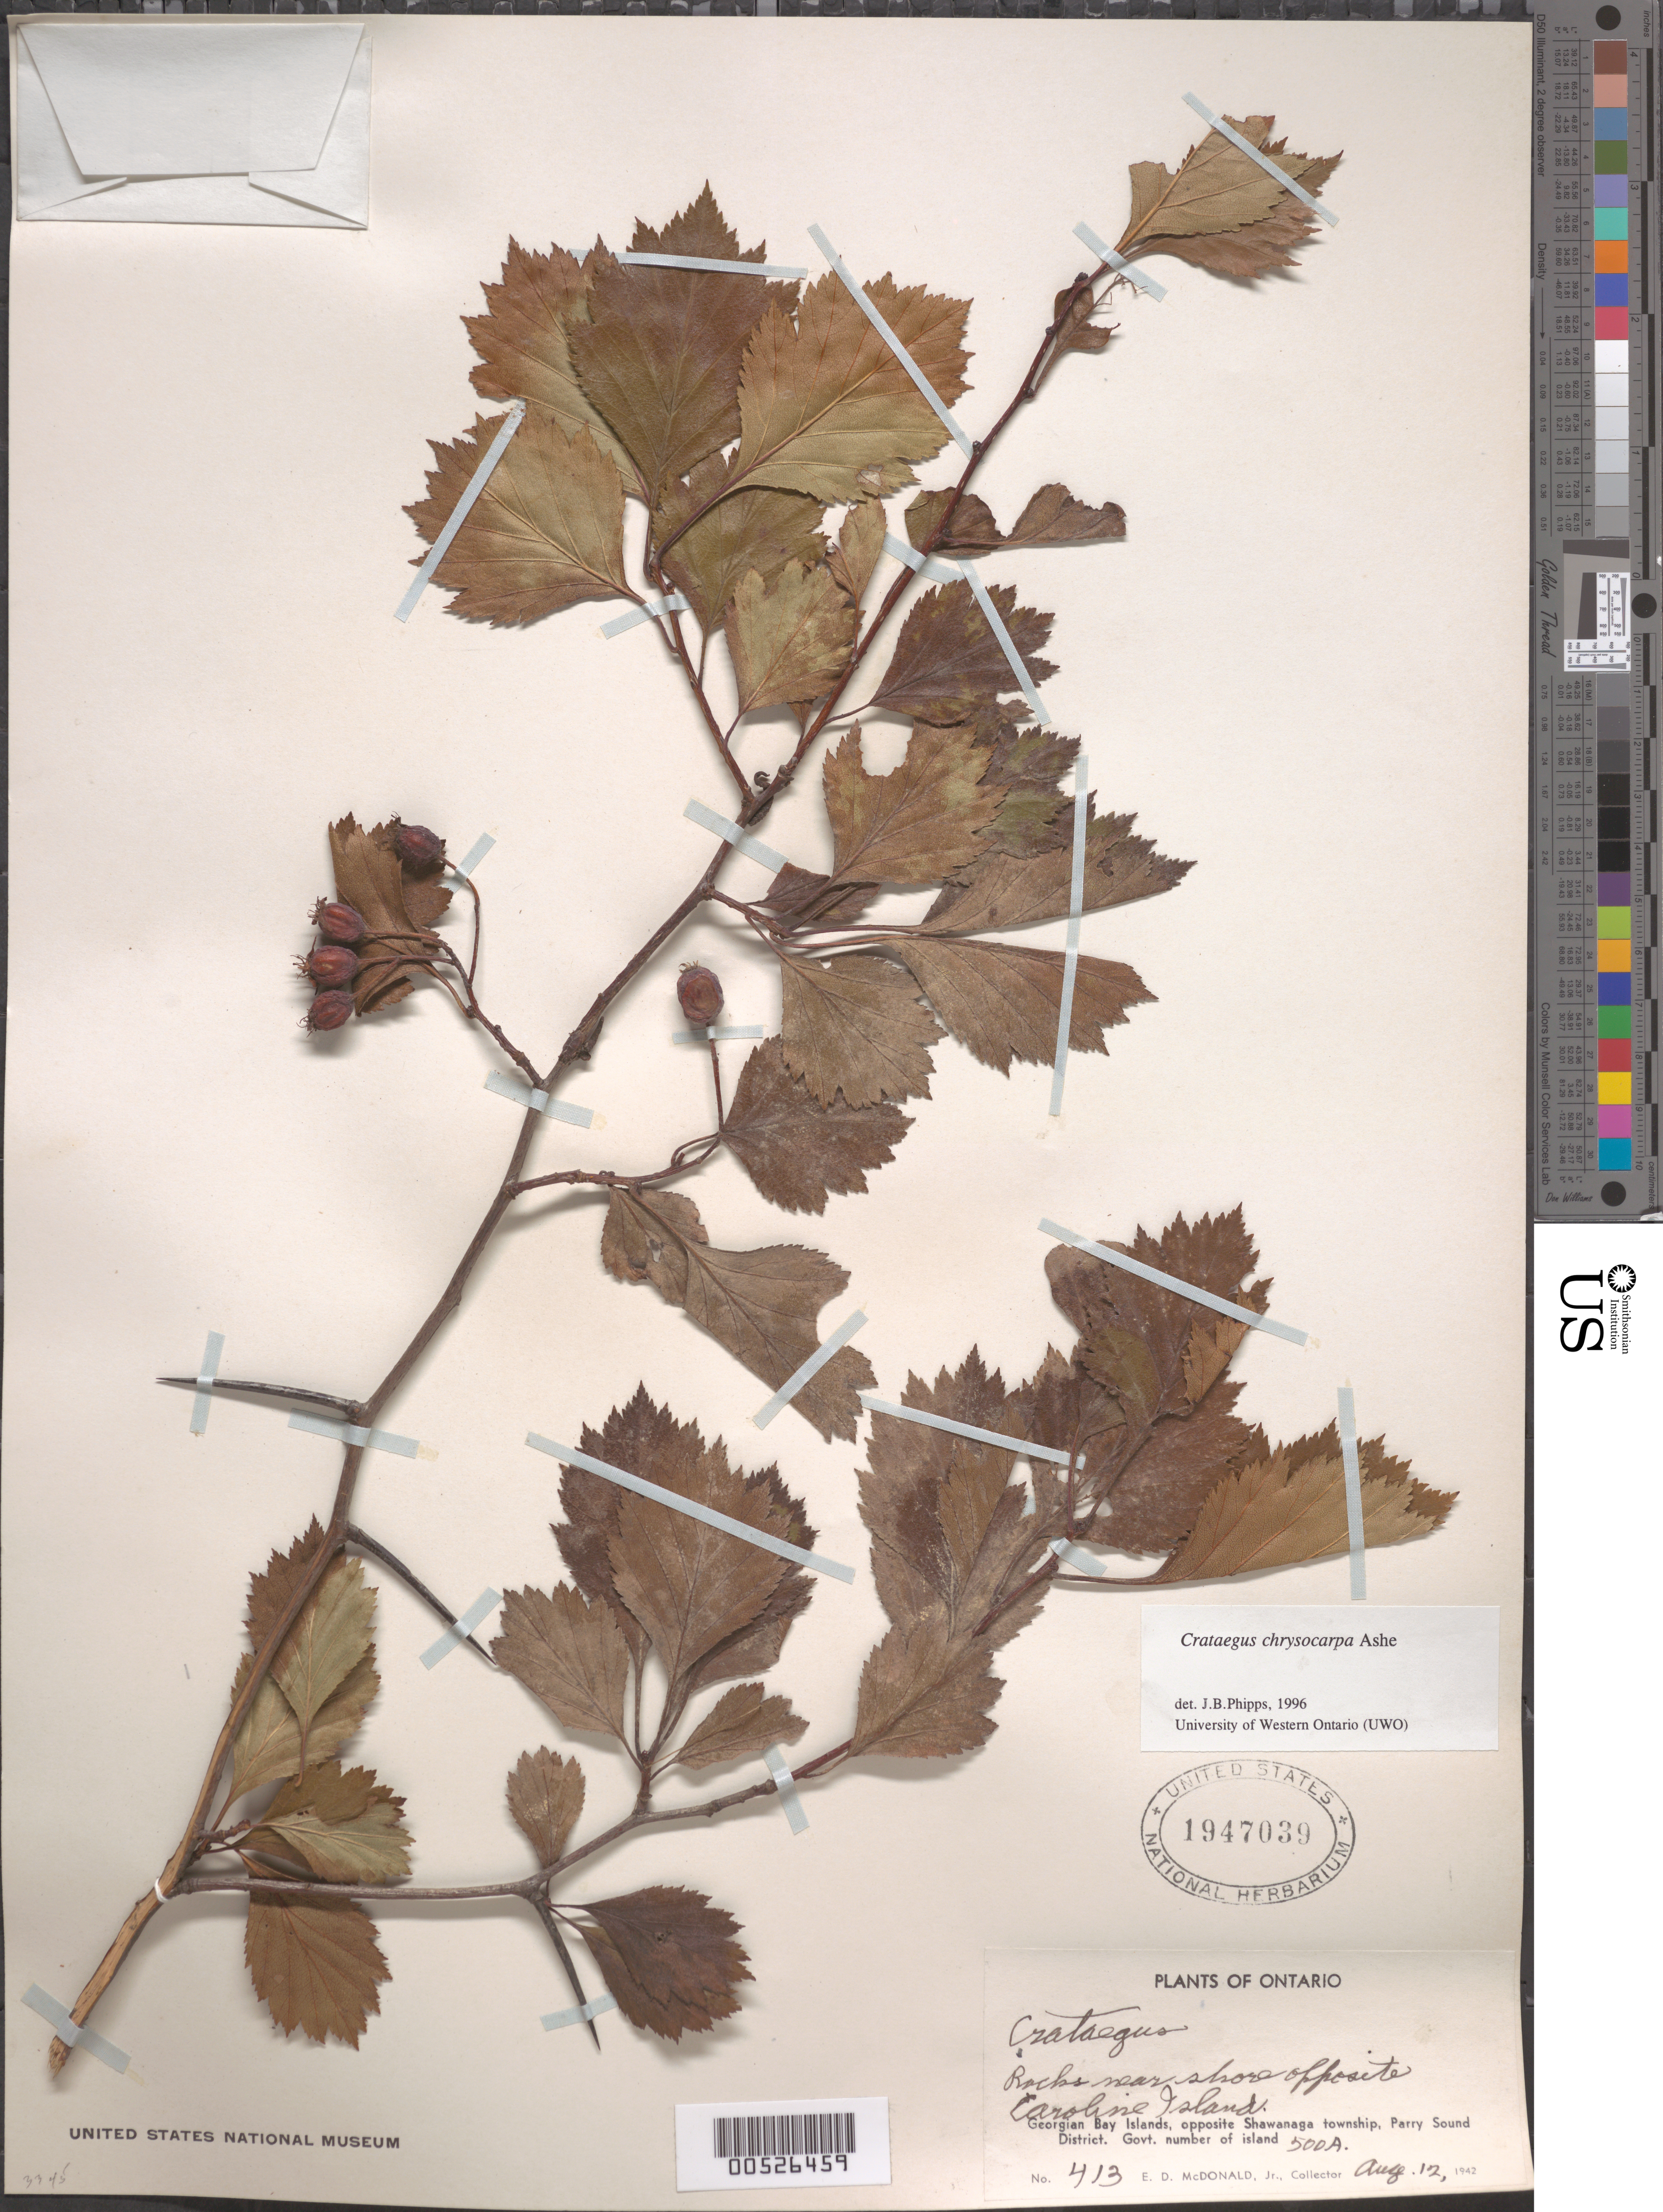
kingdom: Plantae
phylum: Tracheophyta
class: Magnoliopsida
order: Rosales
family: Rosaceae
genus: Crataegus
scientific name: Crataegus chrysocarpa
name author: Ashe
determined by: Phipps, James B., (UWO), University of Western Ontario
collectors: E. D. McDonald Jr.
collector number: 413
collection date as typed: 12 Aug 1942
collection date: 1942-08-12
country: Canada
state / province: Ontario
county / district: Parry Sound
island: Hemlock Island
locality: Opposite Shawanaga township. Govt number of island: 500A; Shore opposite Caroline I. [County questionable]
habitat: Rocks near shore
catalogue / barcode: US 1947039